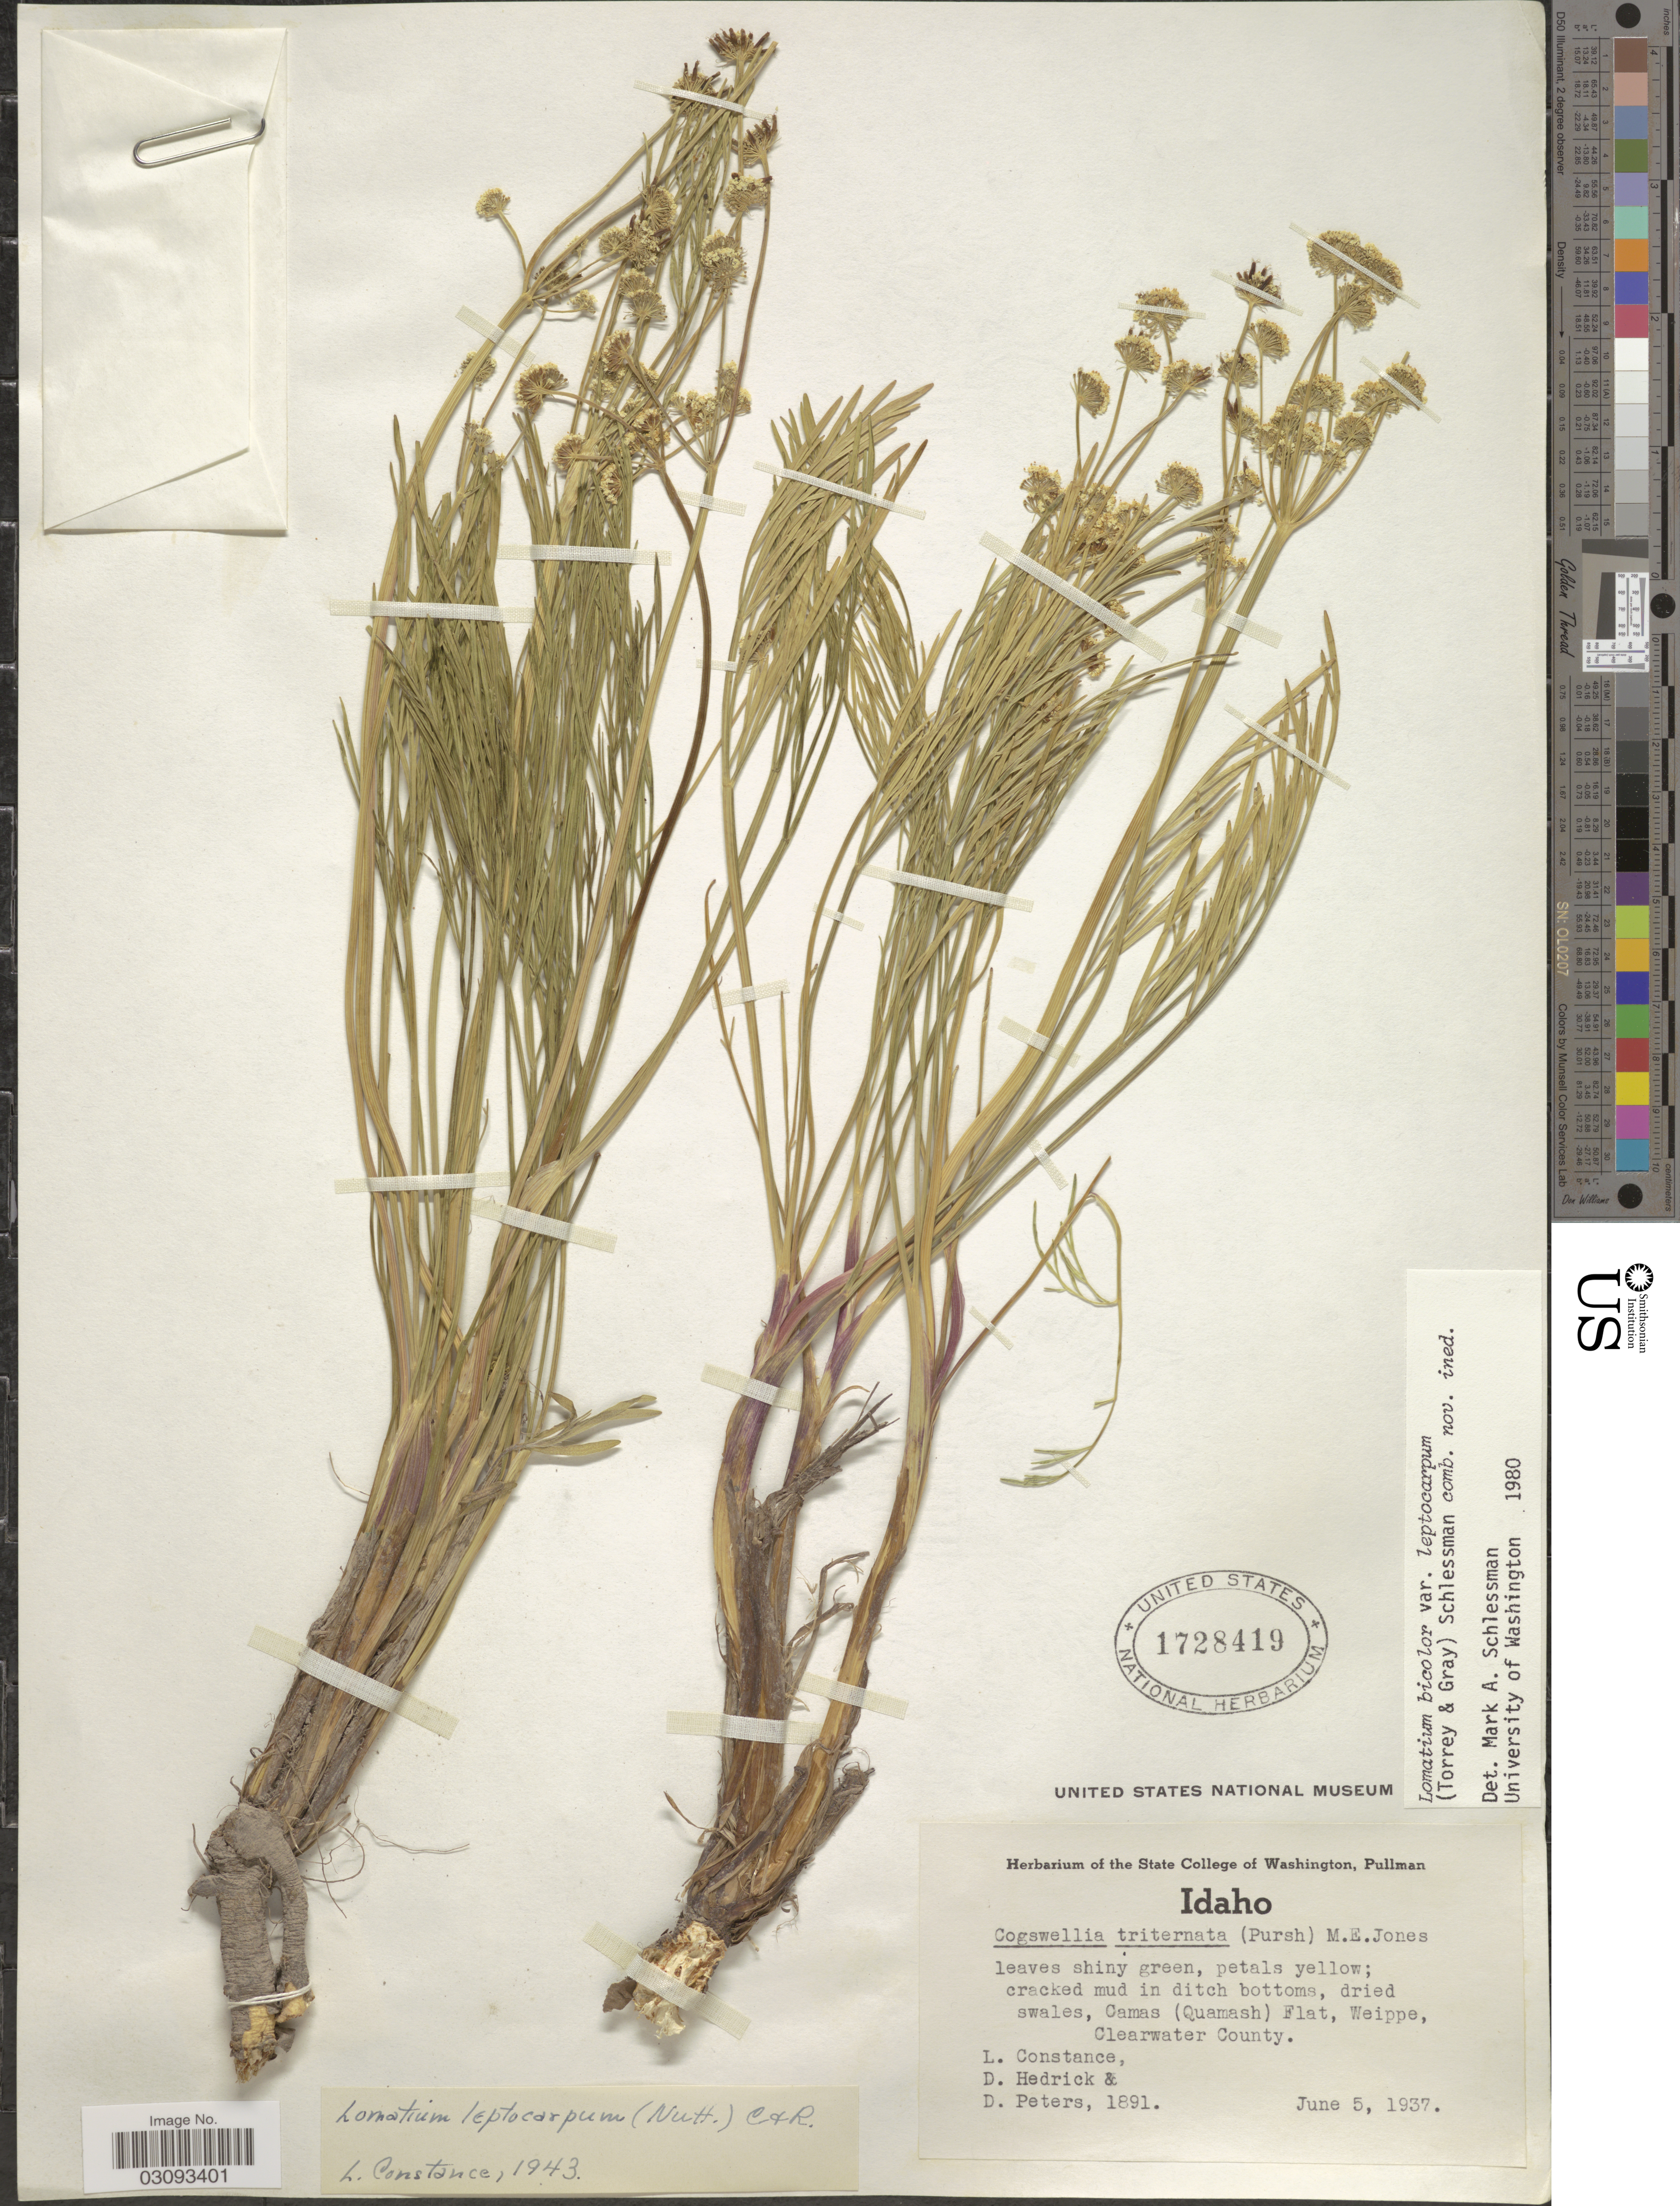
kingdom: Plantae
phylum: Tracheophyta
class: Magnoliopsida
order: Apiales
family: Apiaceae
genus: Lomatium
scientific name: Lomatium bicolor var. leptocarpum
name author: (Torr. & A. Gray) Schlessman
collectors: L. Constance, D. Hedrick & D. Peters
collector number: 1891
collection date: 1937-06-05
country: United States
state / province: Idaho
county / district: Clearwater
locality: Camas (Quamash) Flat, Weippe, Clearwater County.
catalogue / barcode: US 1728419